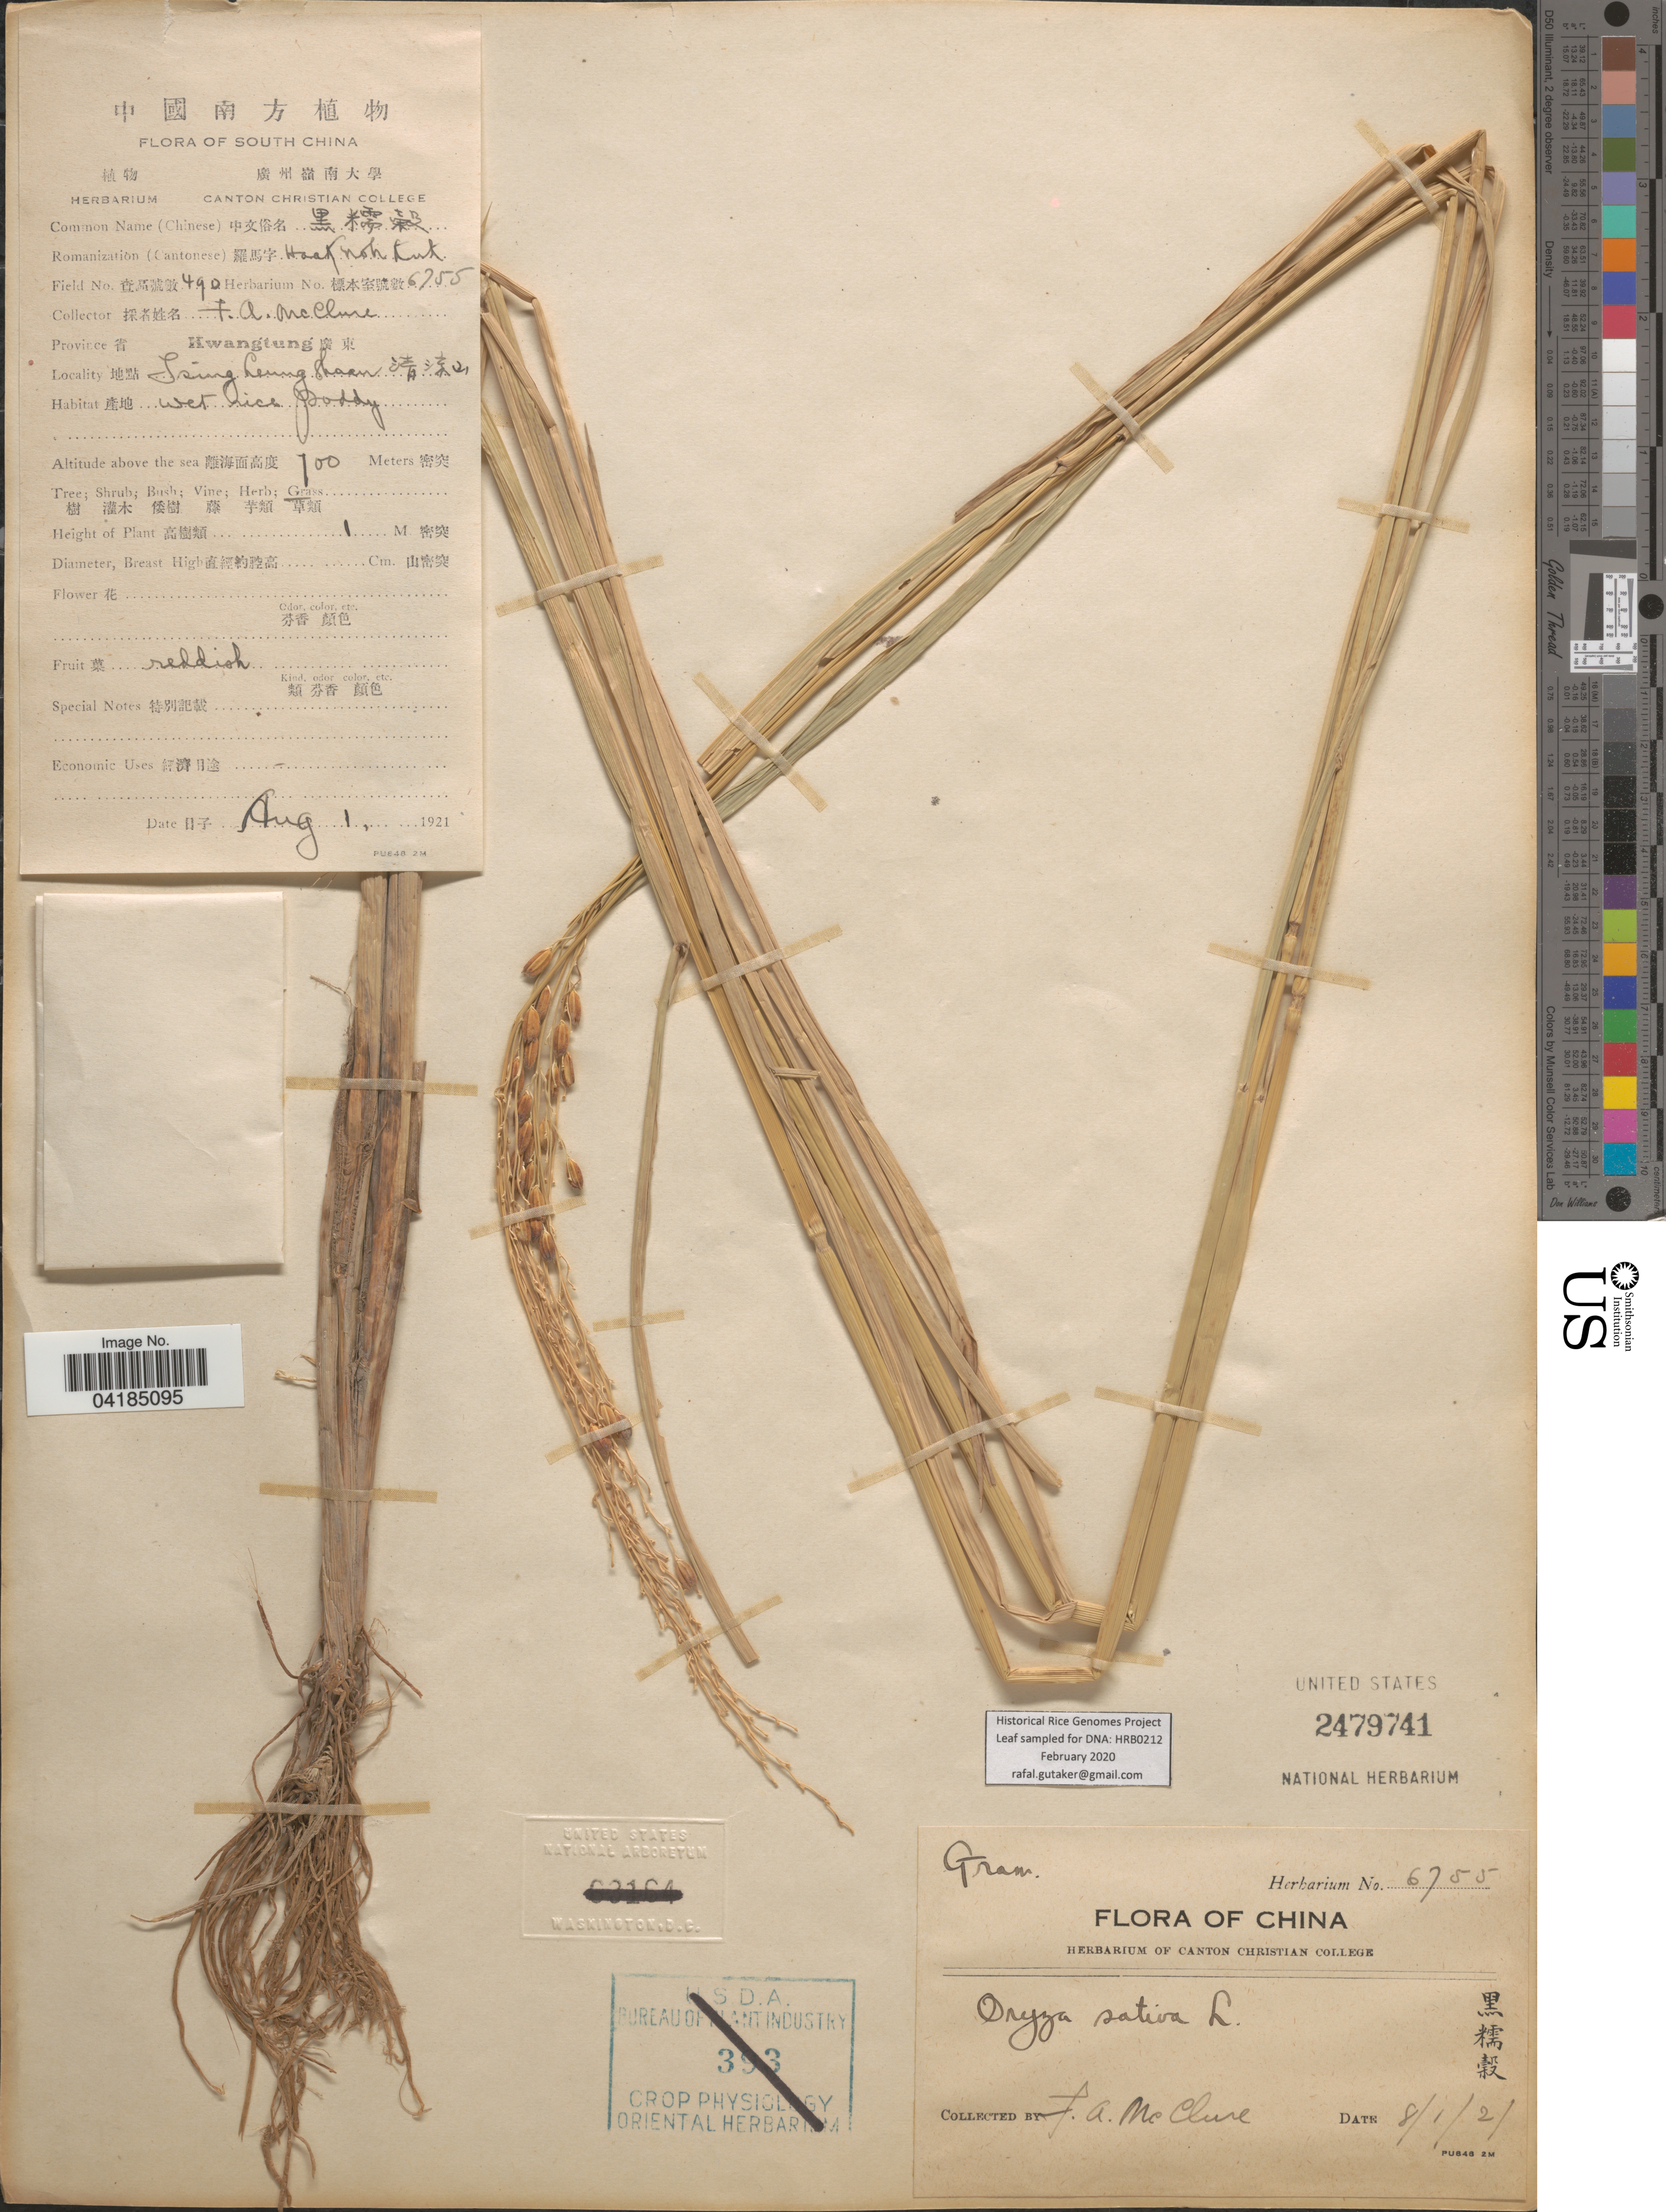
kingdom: Plantae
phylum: Tracheophyta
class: Liliopsida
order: Poales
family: Poaceae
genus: Oryza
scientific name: Oryza sativa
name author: L.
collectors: F. A. McClure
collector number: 490/6755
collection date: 1921-08-01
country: China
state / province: Guangdong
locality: South China. Province Kwangtung. X. Tsung Leung Shaen. [interpreted] X.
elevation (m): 700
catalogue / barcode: US 2479741